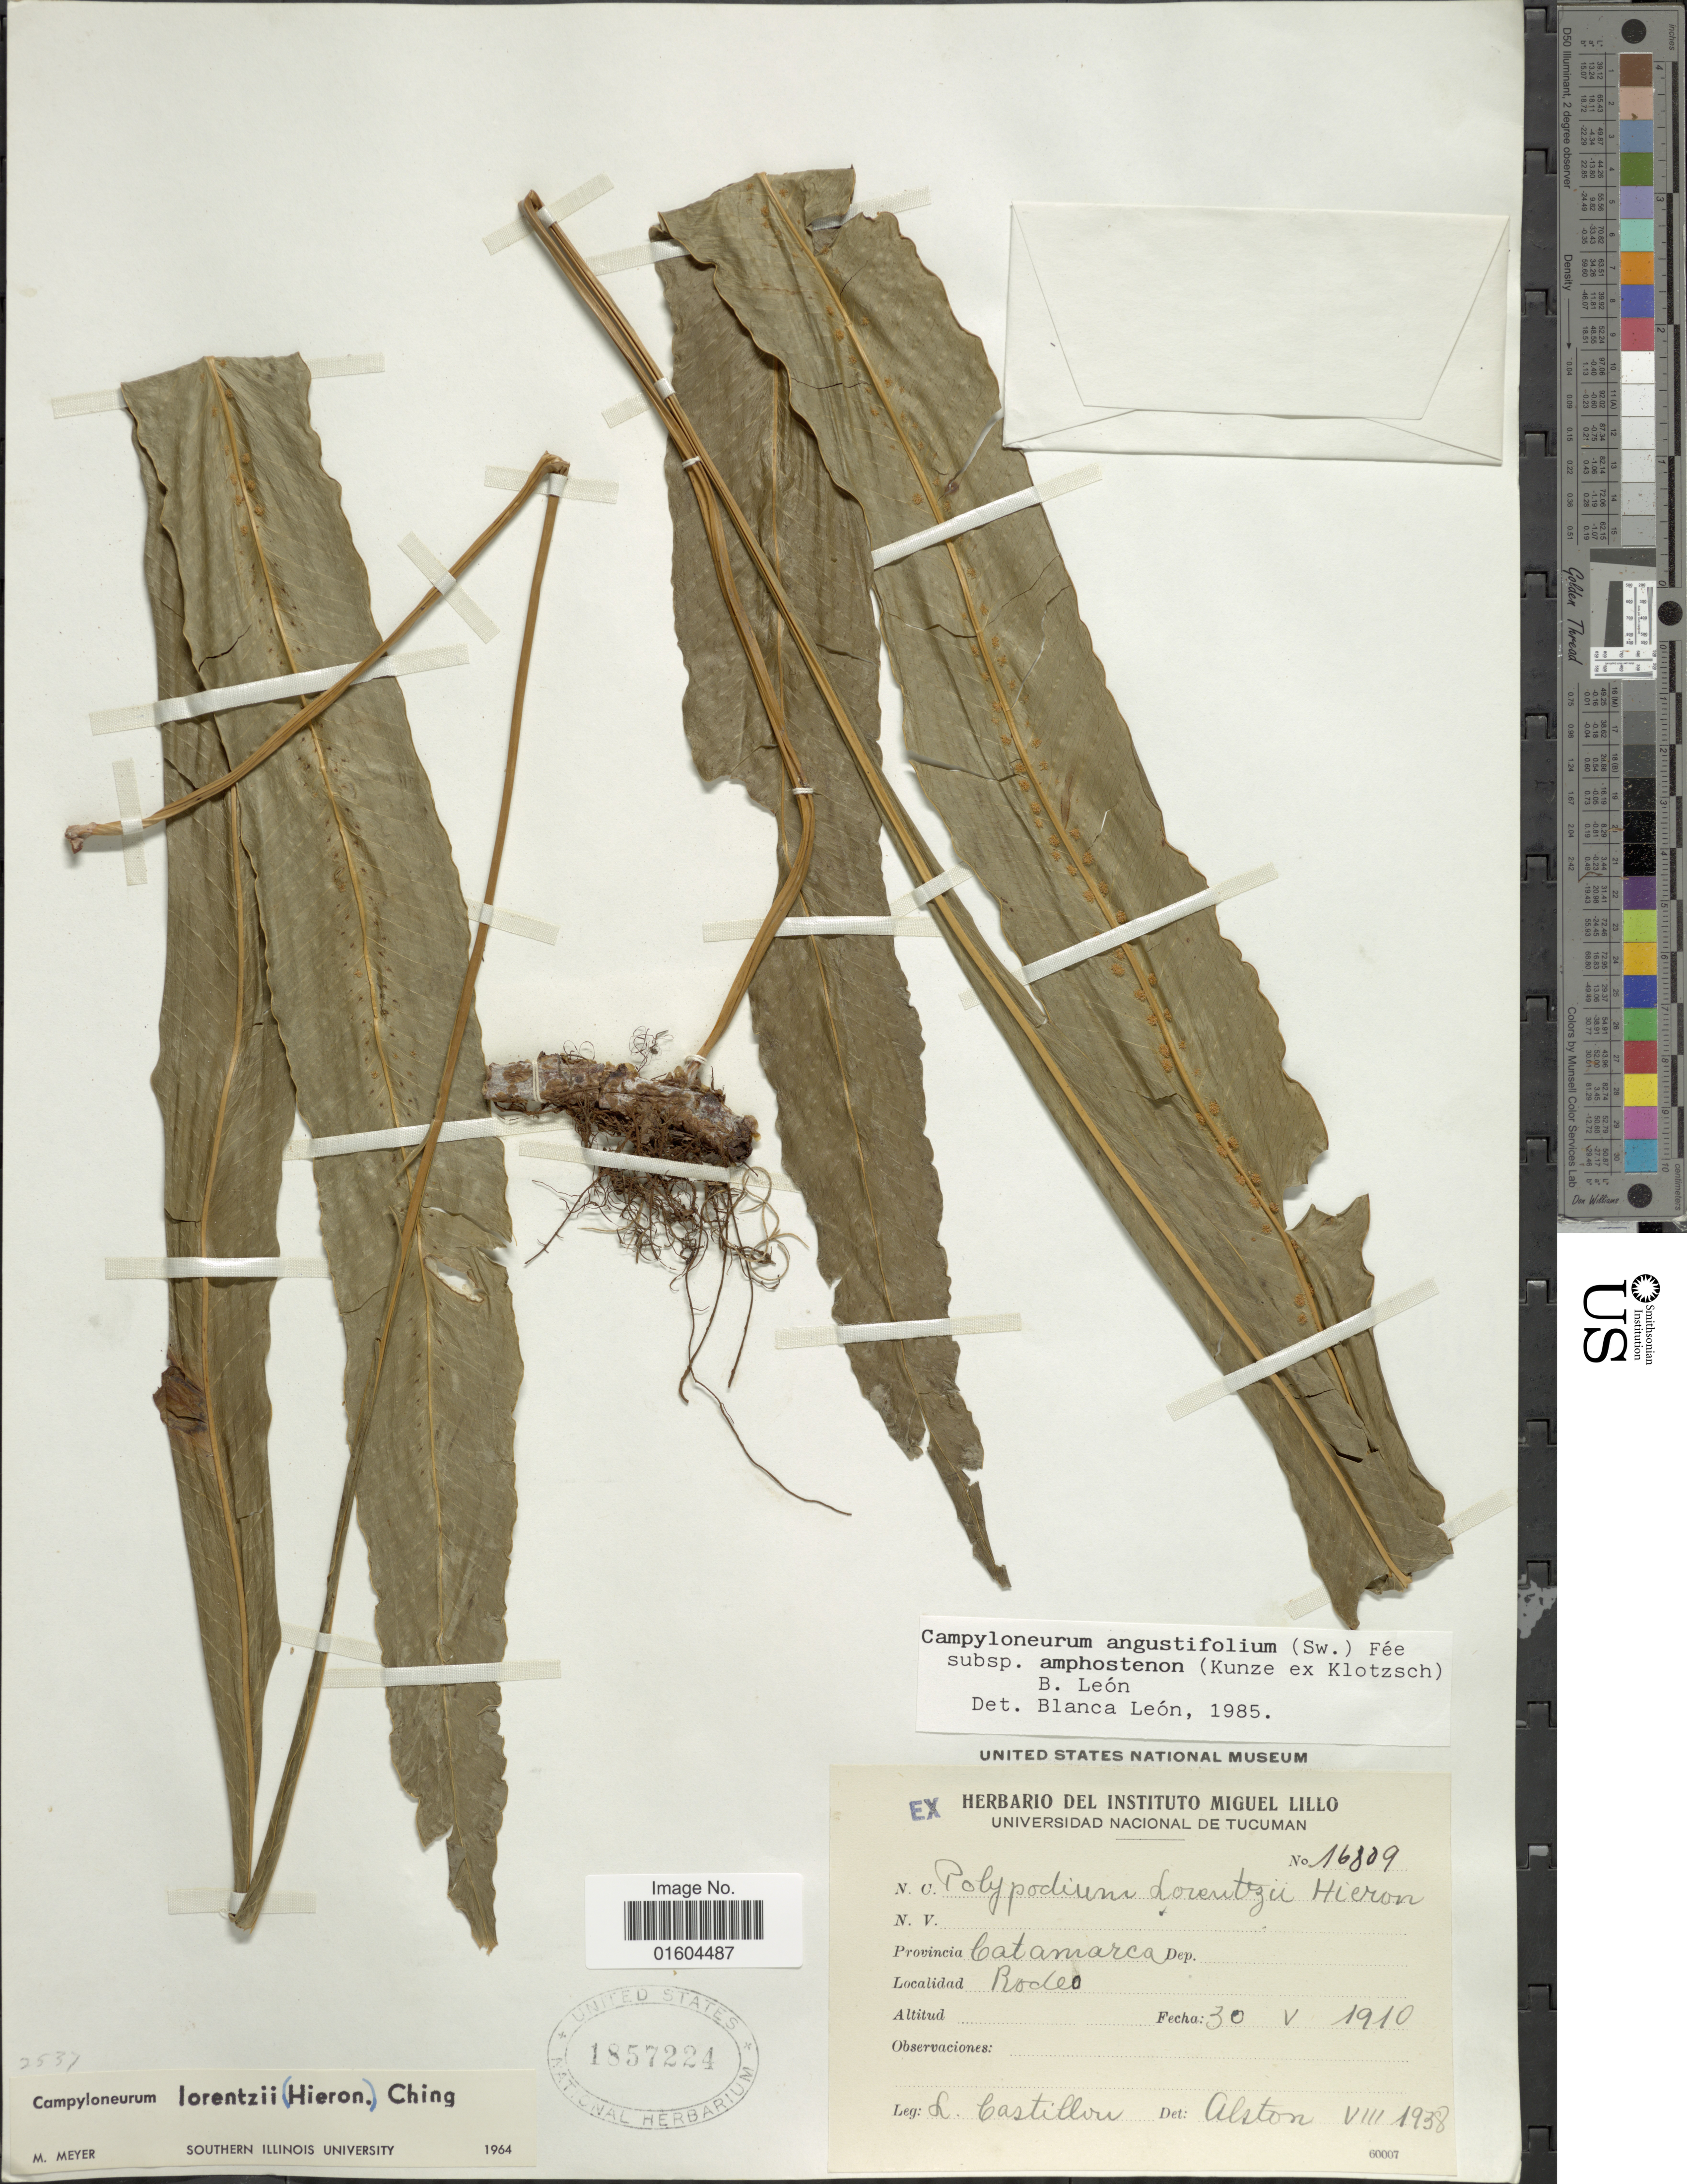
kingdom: Plantae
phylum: Tracheophyta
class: Polypodiopsida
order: Polypodiales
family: Polypodiaceae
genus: Campyloneurum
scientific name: Campyloneurum lorentzii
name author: (Hieron.) Ching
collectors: L. Castillón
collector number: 16809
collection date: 1910-05-30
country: Argentina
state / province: Catamarca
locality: Provincia Catamarca, Rodeo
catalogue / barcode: US 1857224